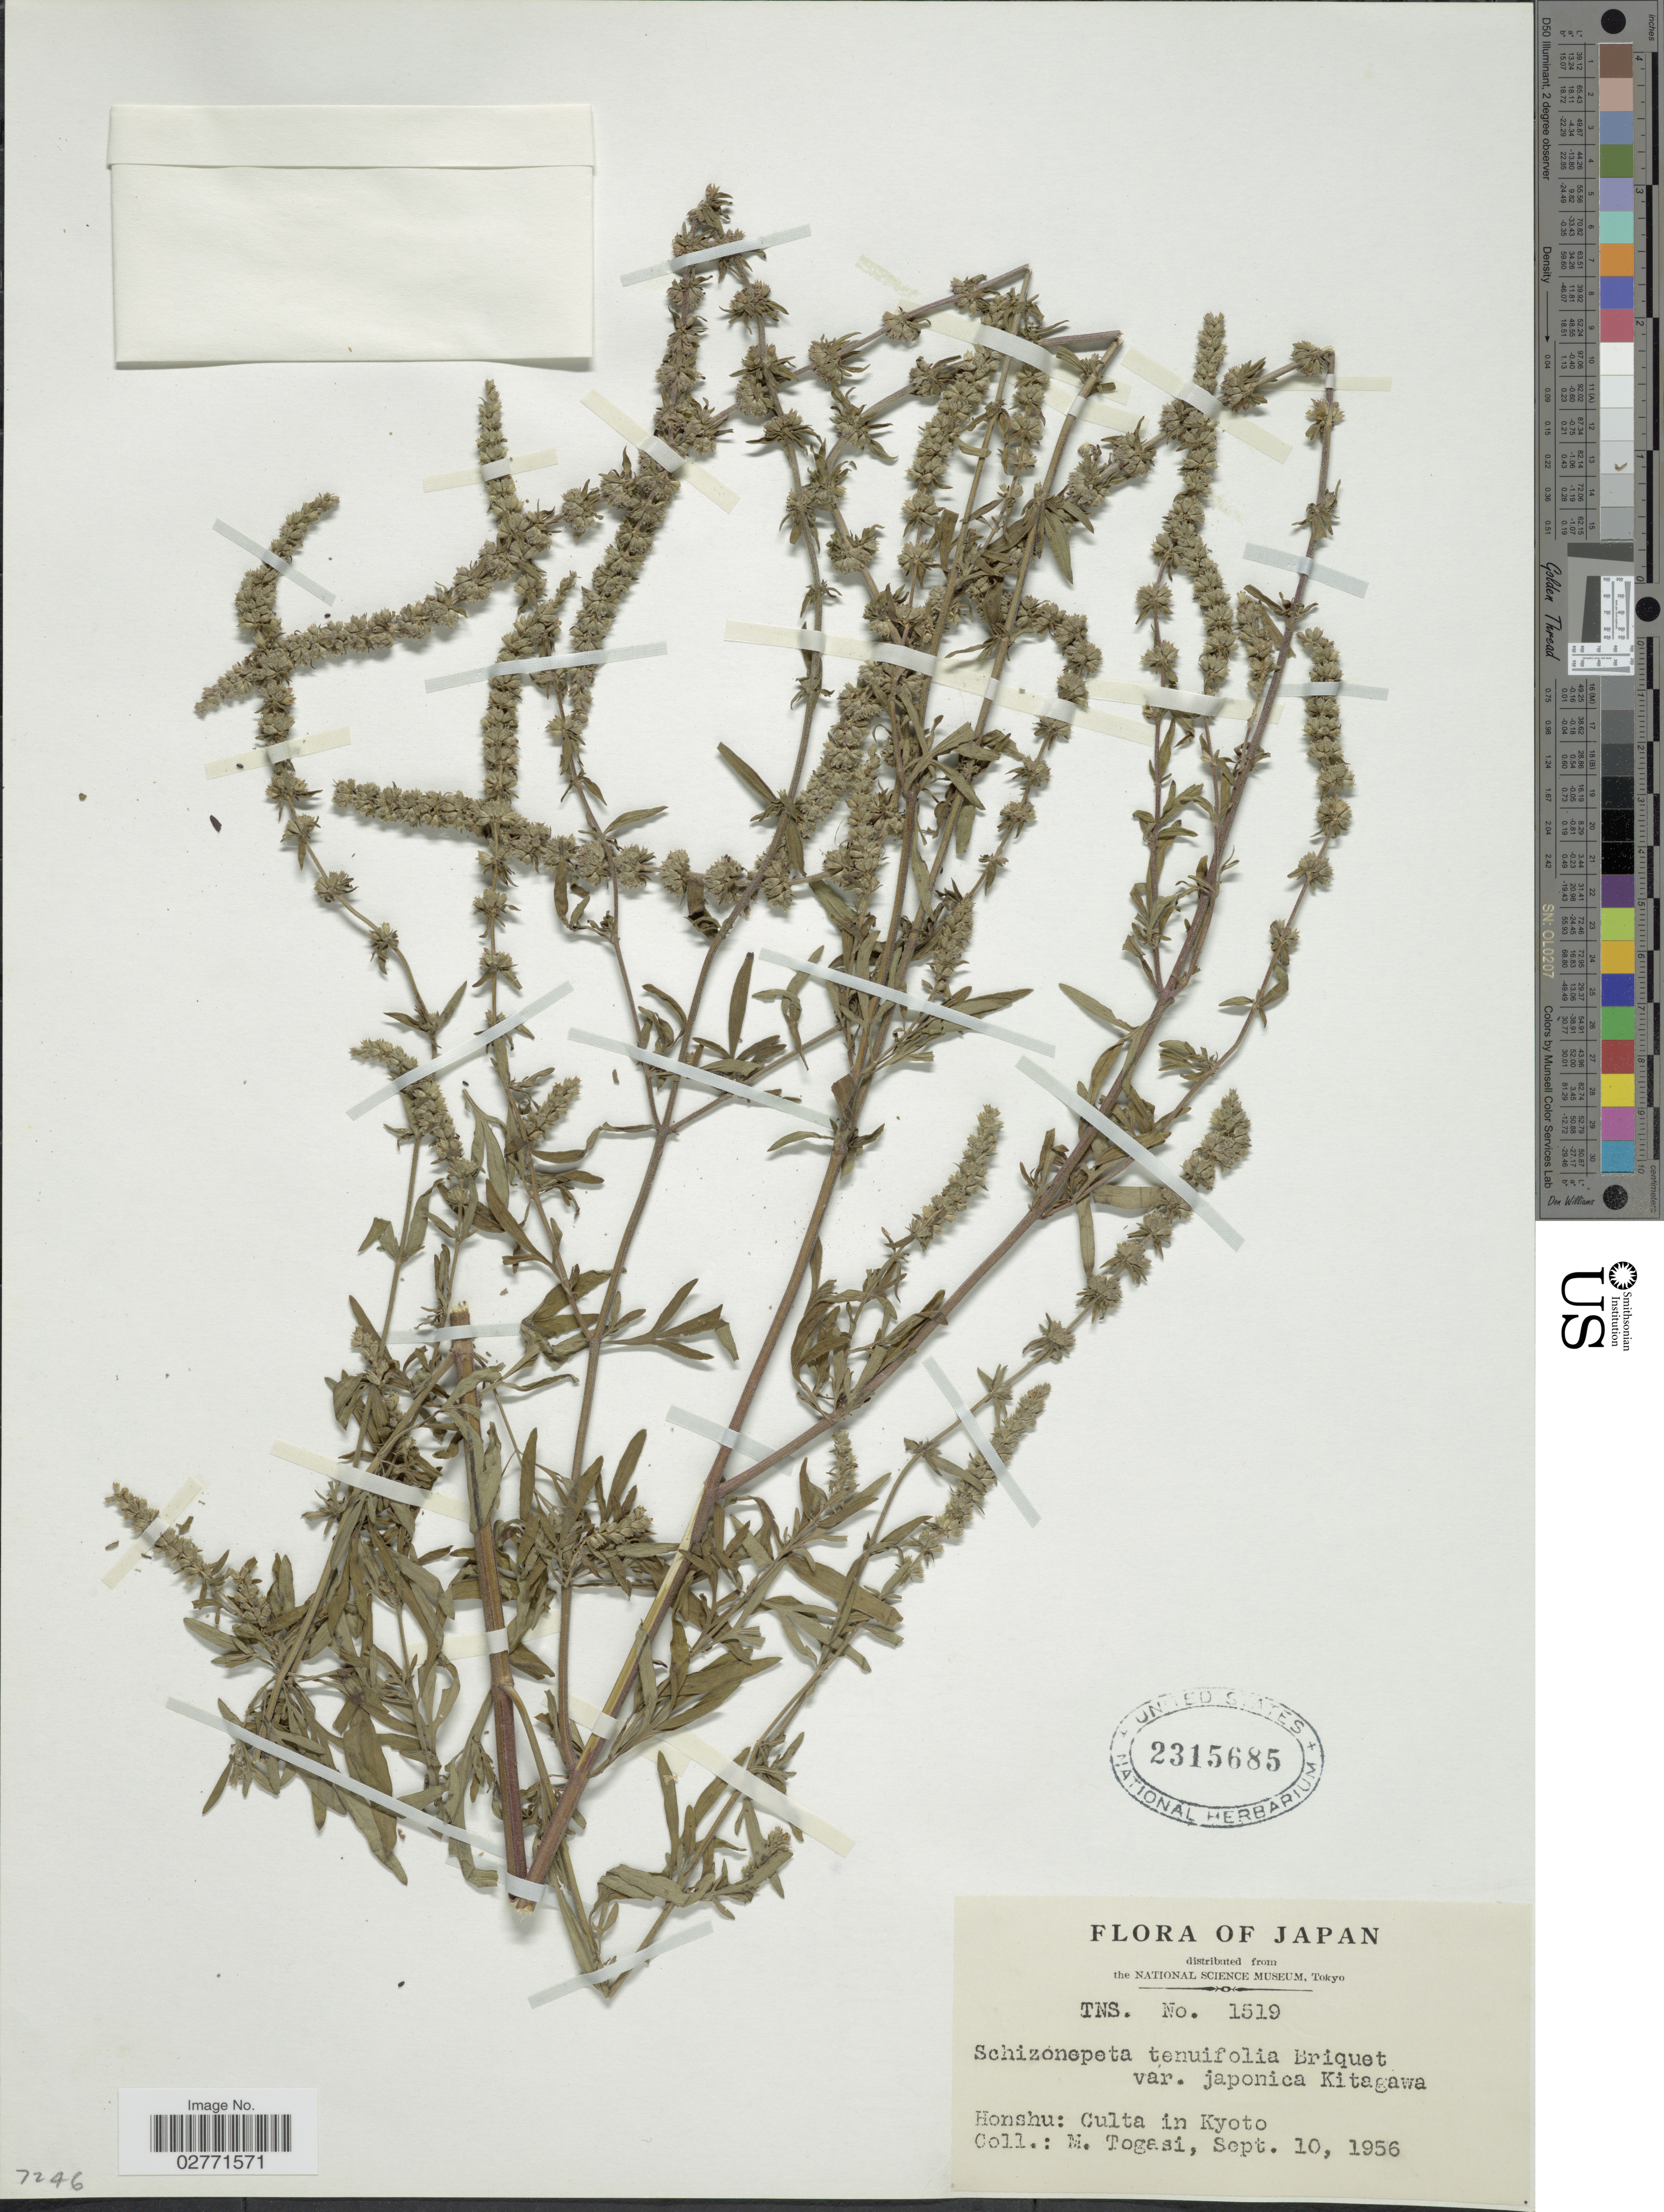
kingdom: Plantae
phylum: Tracheophyta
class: Magnoliopsida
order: Lamiales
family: Lamiaceae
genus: Schizonepeta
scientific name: Schizonepeta tenuifolia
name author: Briq.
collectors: M. Togasi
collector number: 1519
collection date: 1956-09-10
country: Japan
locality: Honshu: Culta in Kyoto.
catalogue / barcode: US 2315685